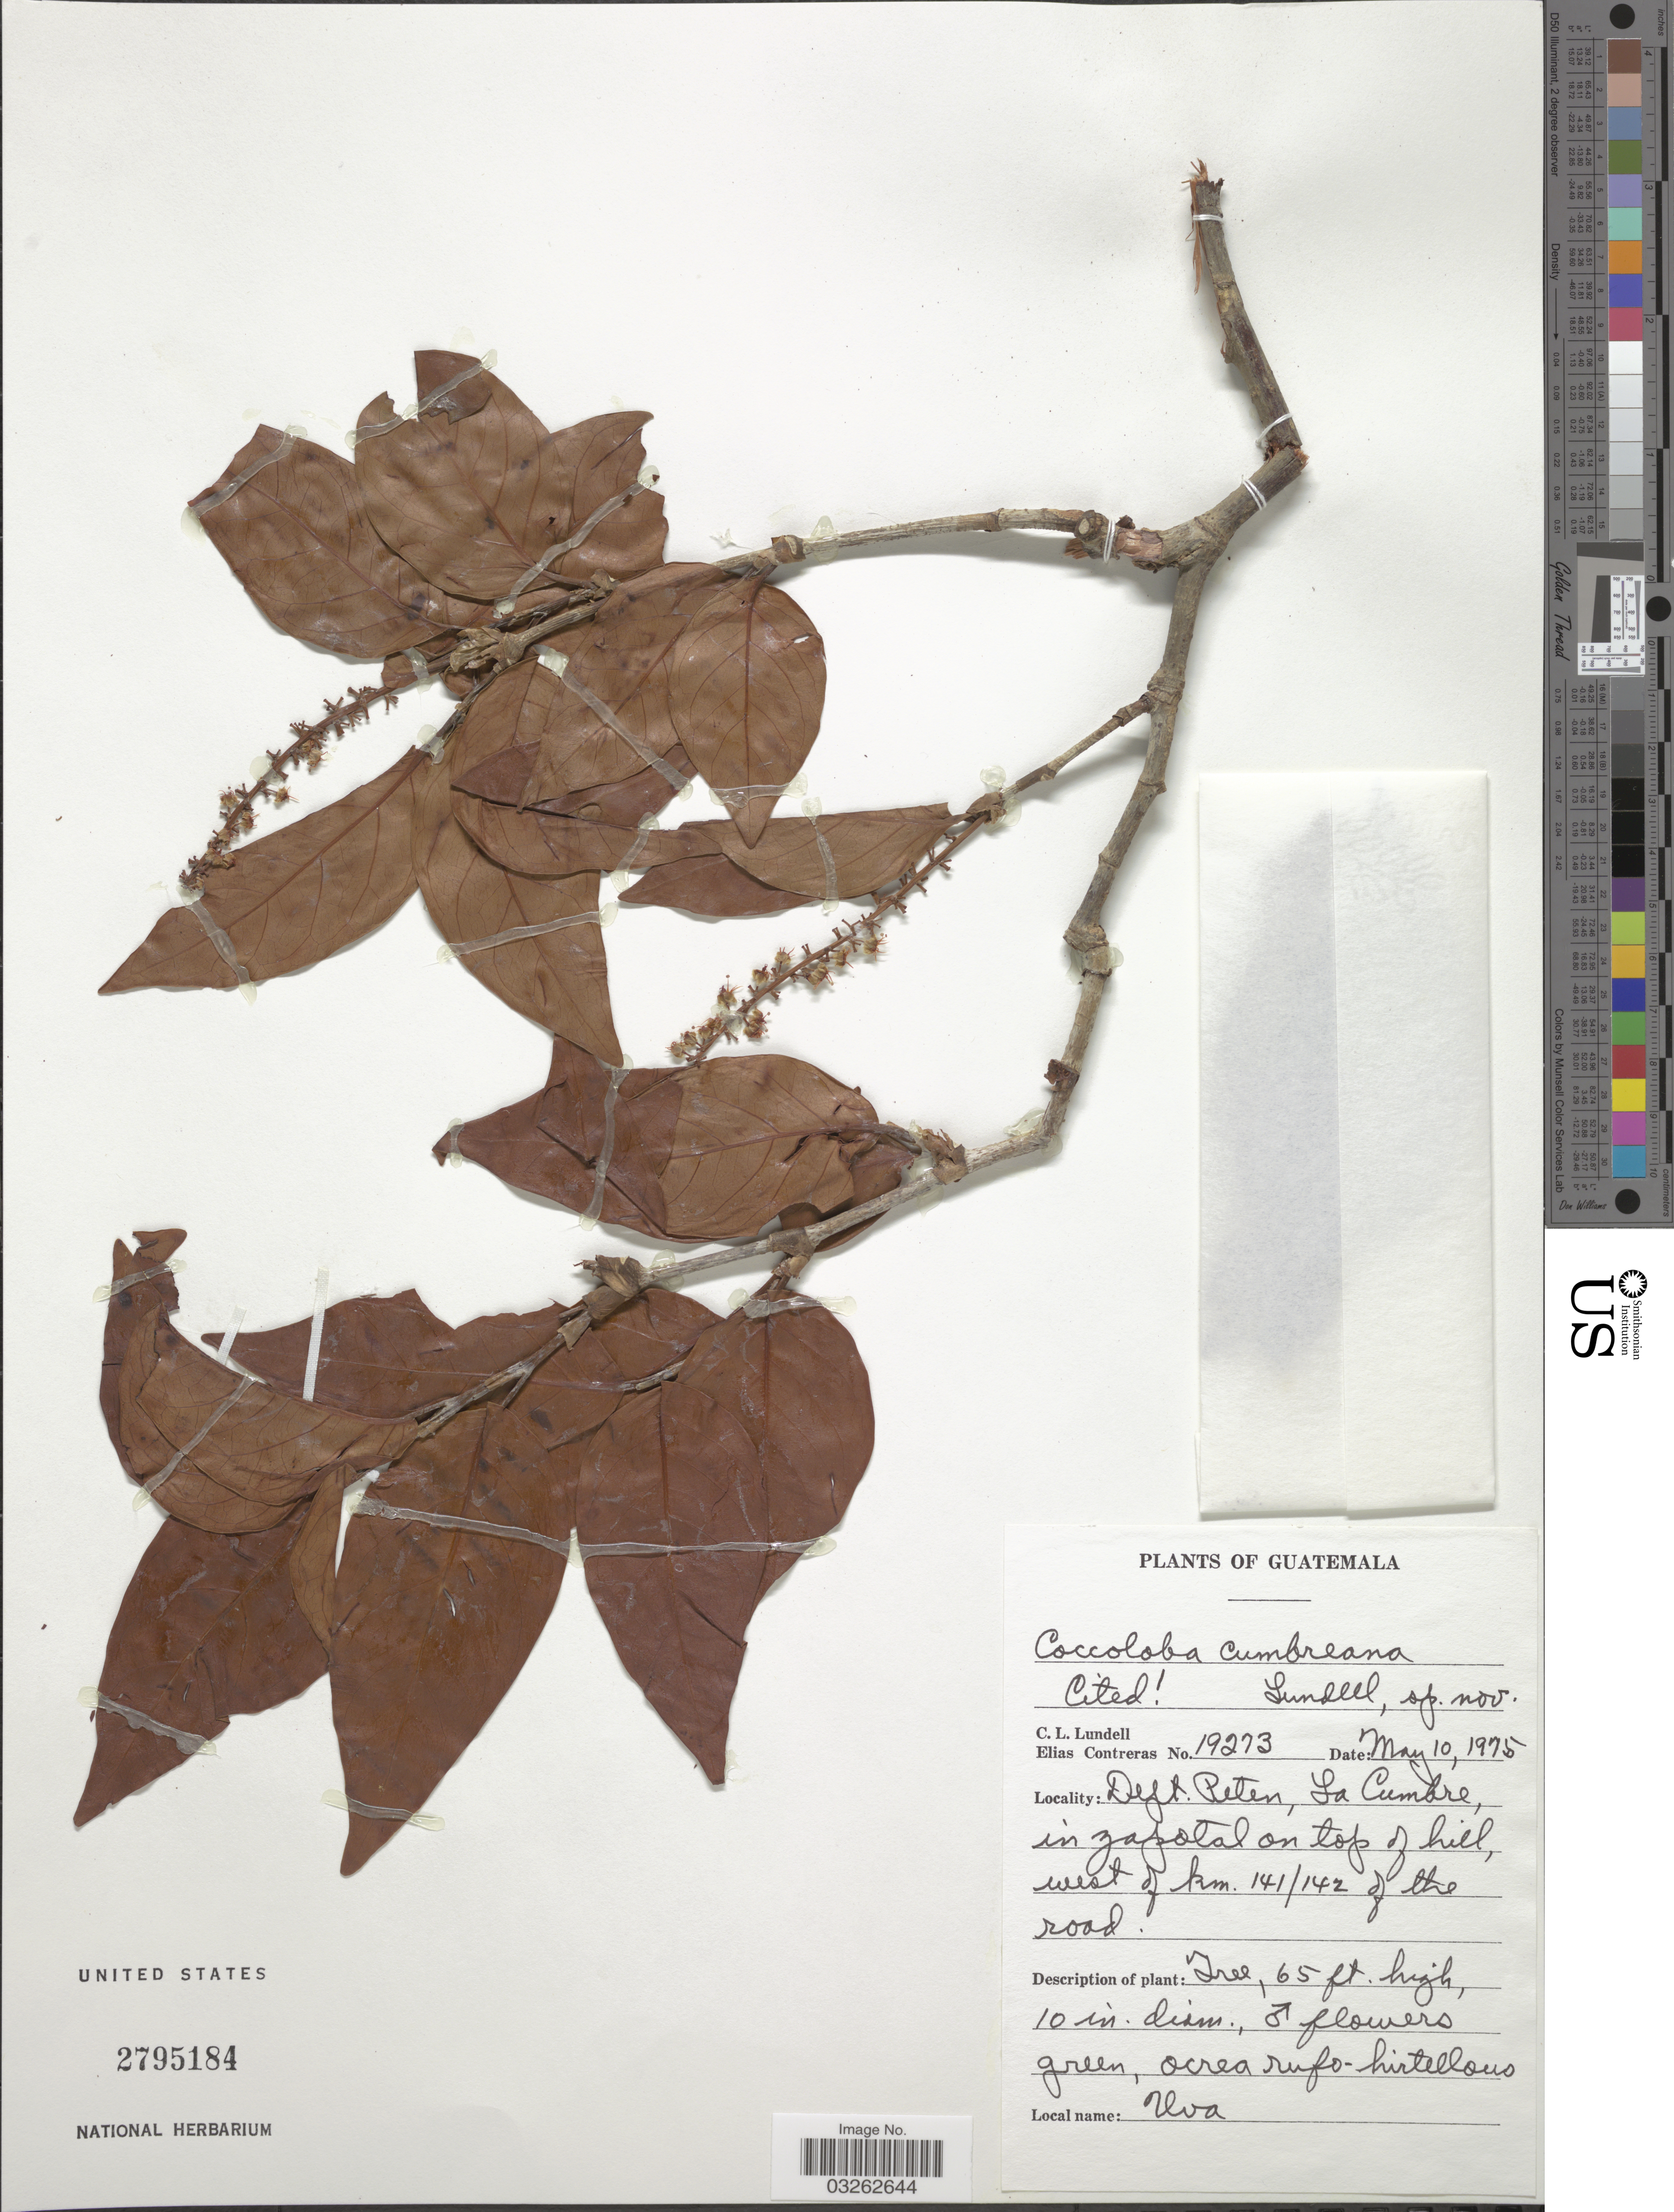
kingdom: Plantae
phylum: Tracheophyta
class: Magnoliopsida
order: Caryophyllales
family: Polygonaceae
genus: Coccoloba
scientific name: Coccoloba cumbreana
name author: Lundell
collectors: C. L. Lundell & E. Contreras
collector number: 19273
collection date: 1975-05-10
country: Guatemala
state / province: El Petén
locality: Dept. Peten, La Cumbre, in zapotal on top of hill, west of km. 141/142 of the road.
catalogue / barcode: US 2795184